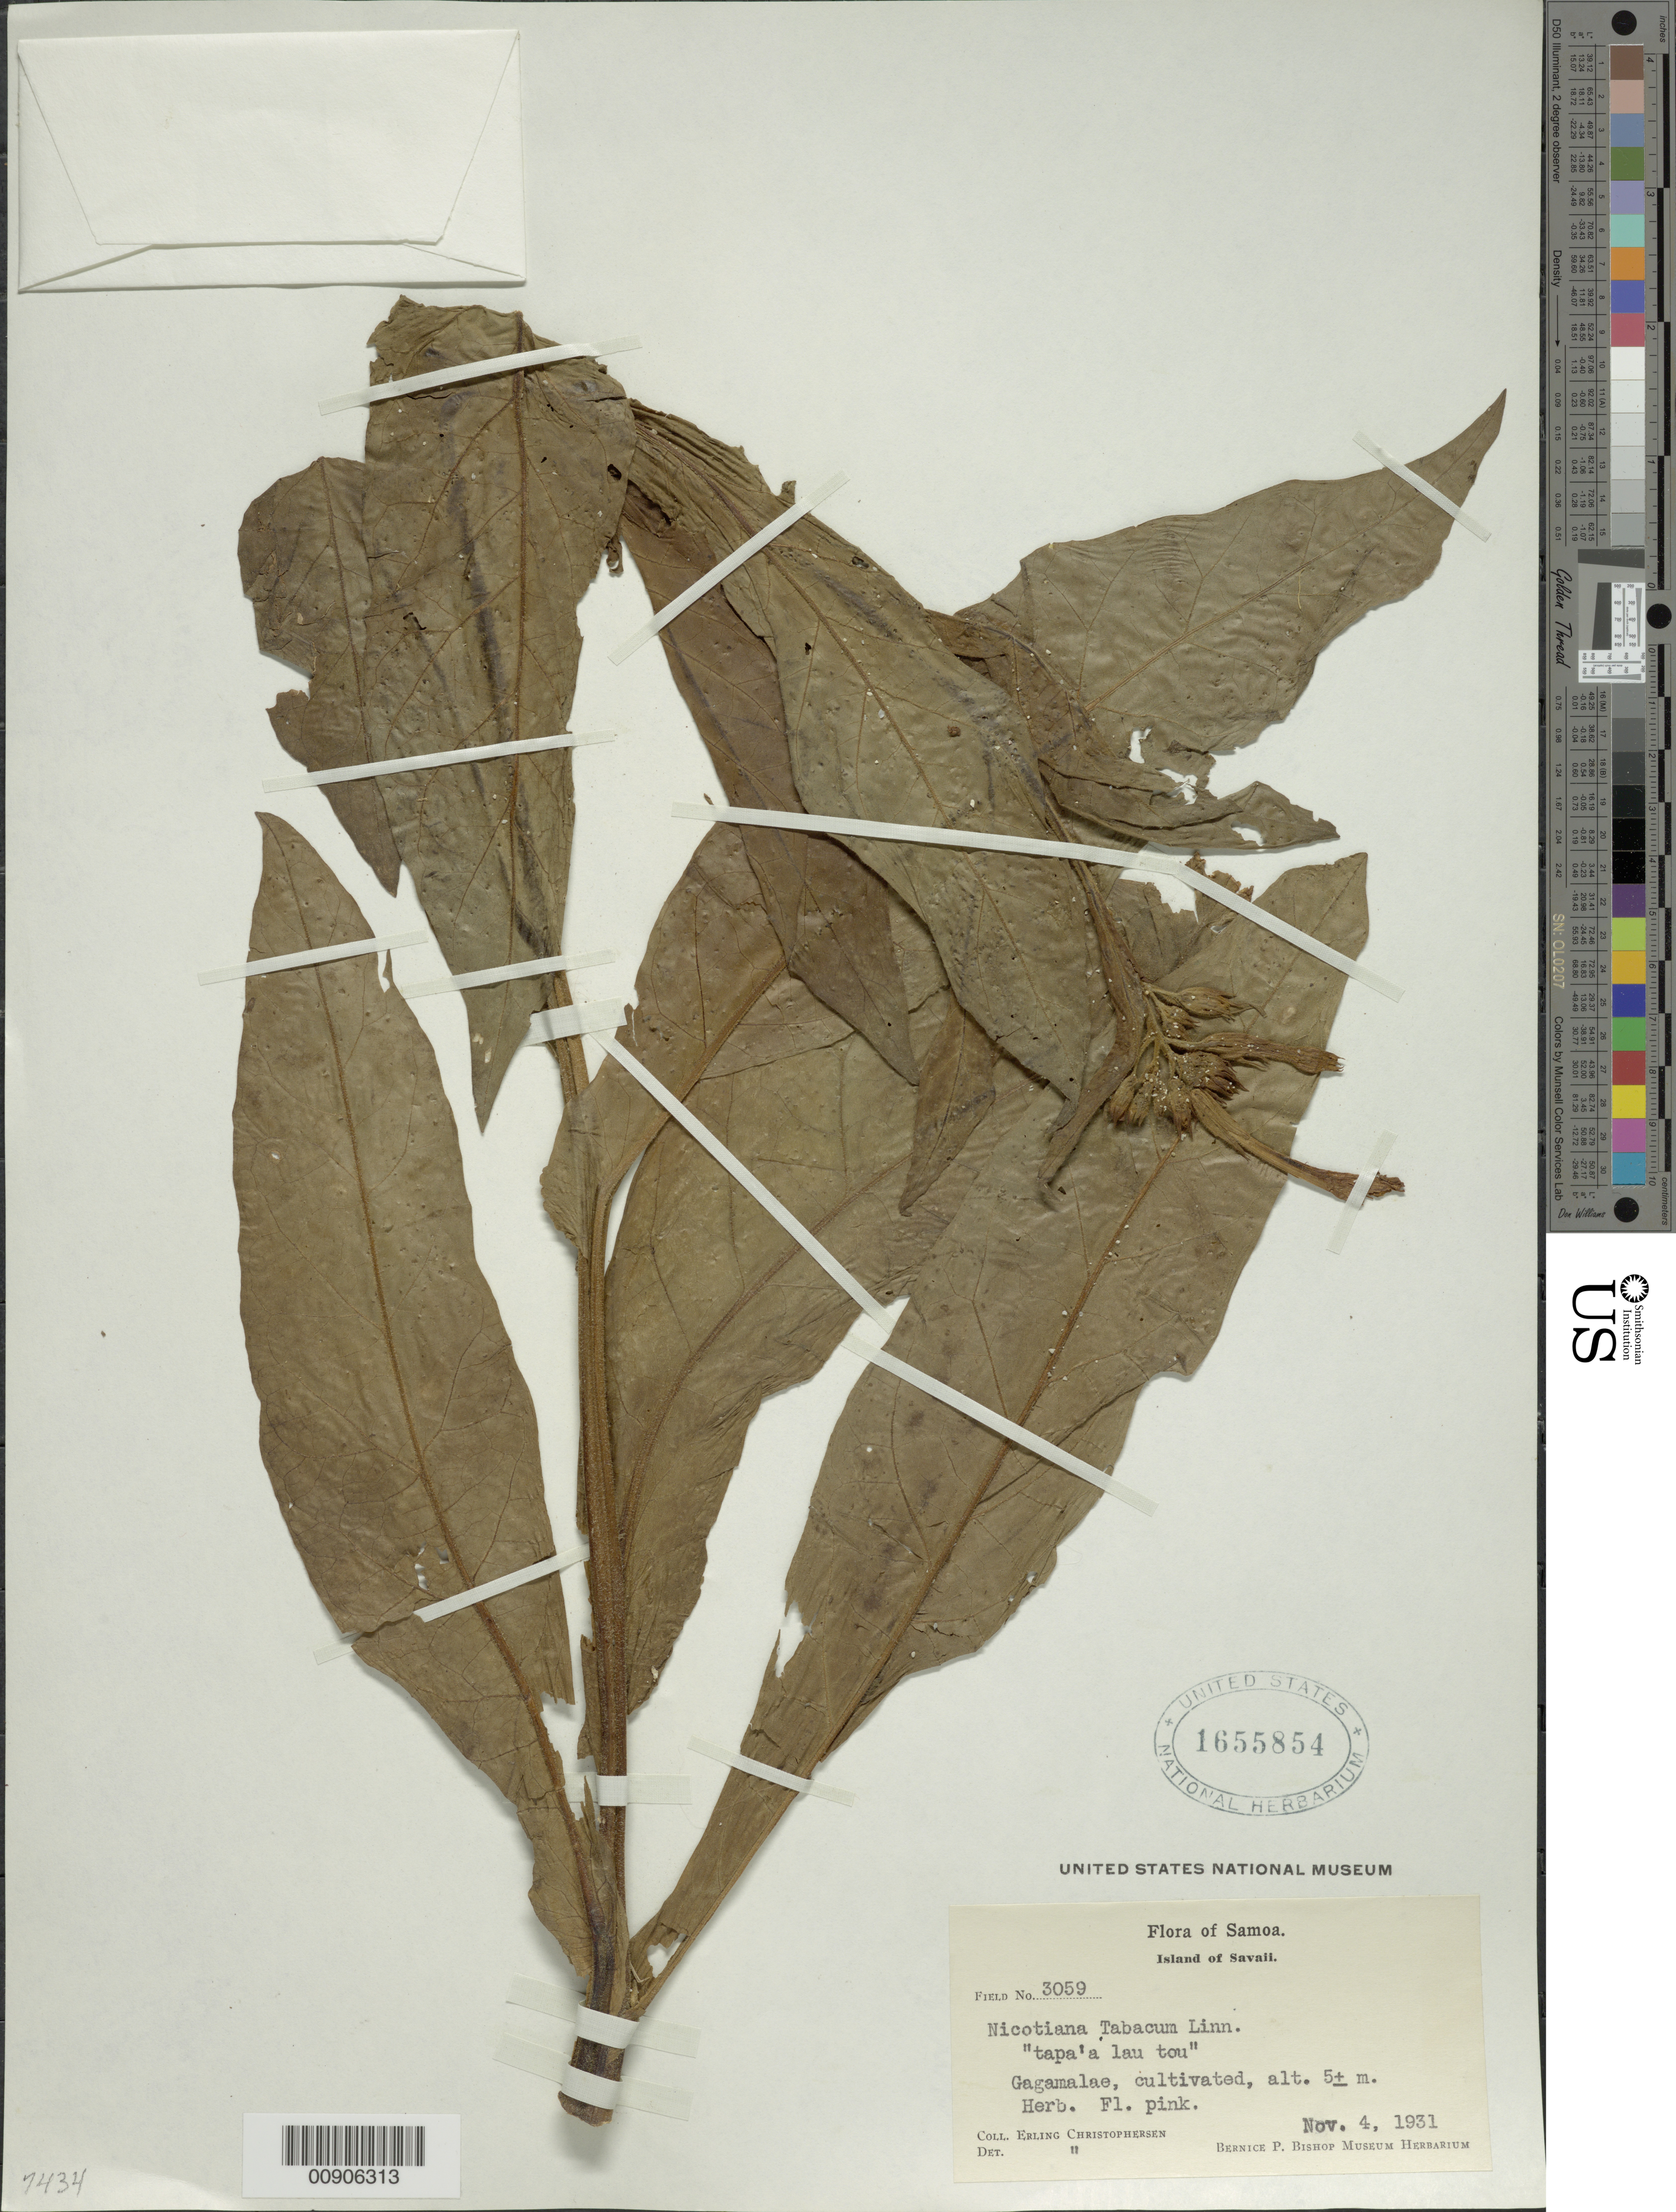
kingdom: Plantae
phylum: Tracheophyta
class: Magnoliopsida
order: Solanales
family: Solanaceae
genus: Nicotiana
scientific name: Nicotiana tabacum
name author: L.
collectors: E. Christophersen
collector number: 3059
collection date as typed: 04 Nov 1931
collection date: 1931-11-04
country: Samoa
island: Savai'i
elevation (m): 5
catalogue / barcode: US 1655854